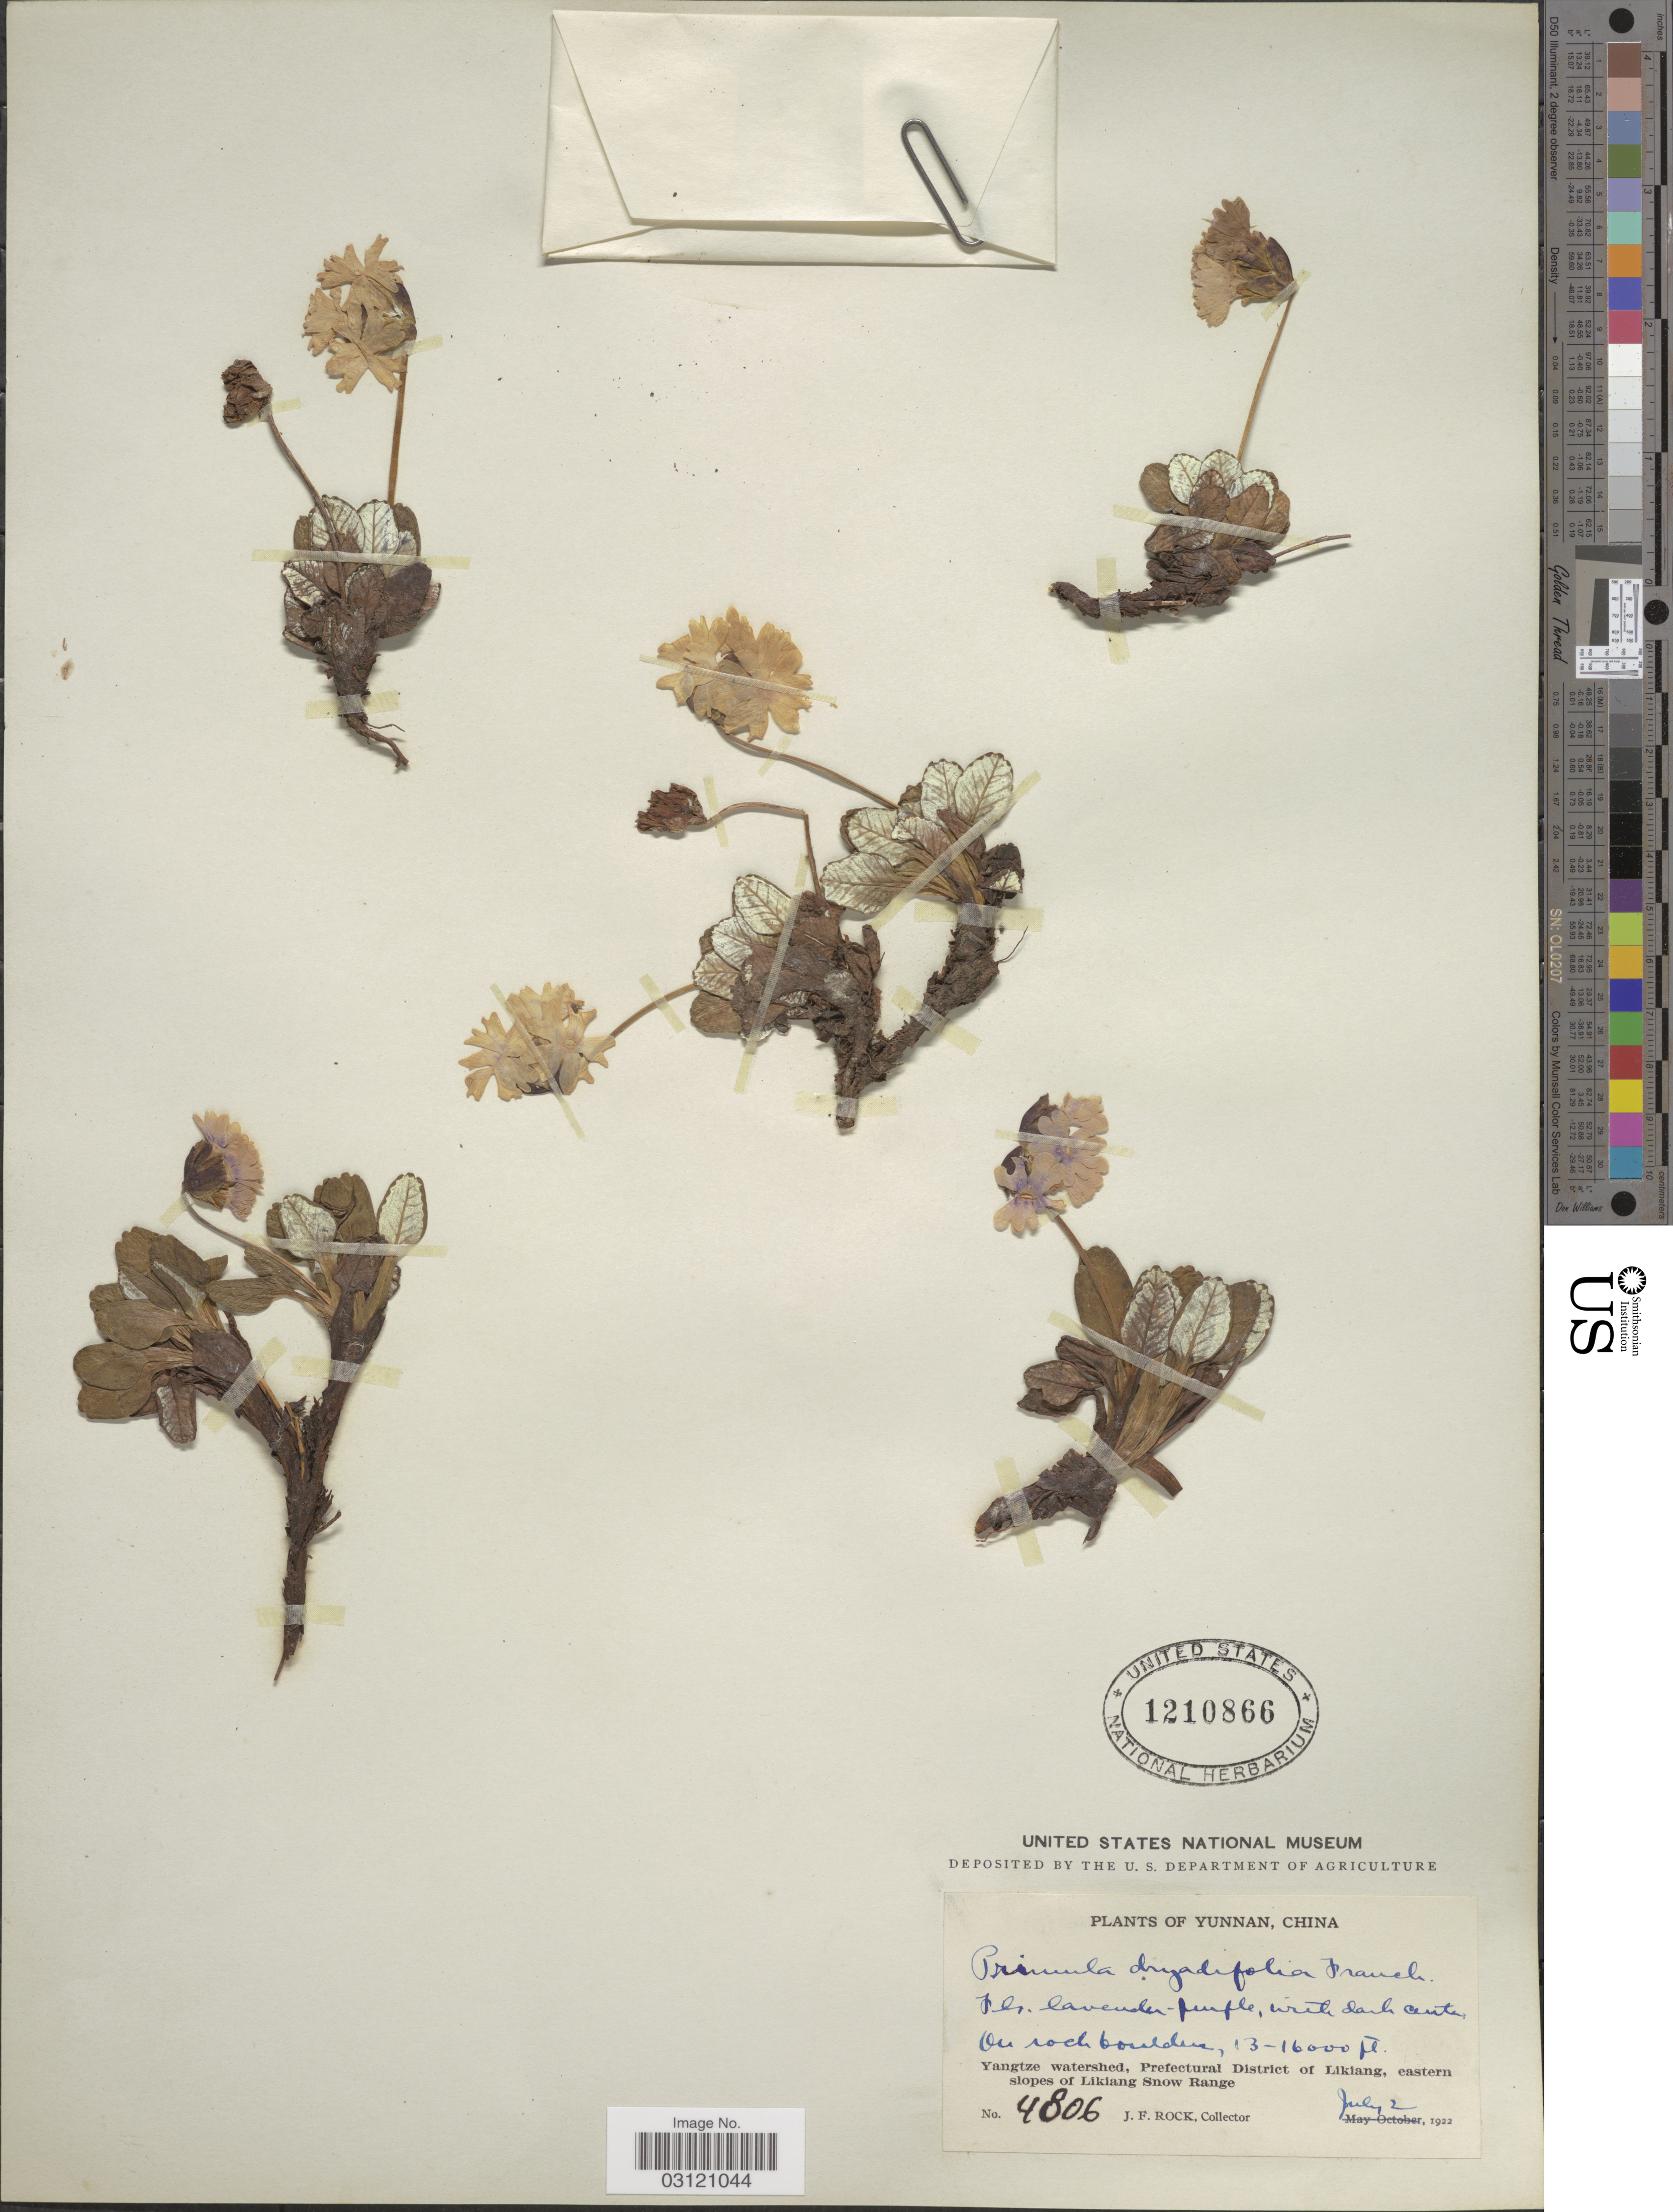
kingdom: Plantae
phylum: Tracheophyta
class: Magnoliopsida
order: Ericales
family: Primulaceae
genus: Primula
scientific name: Primula dryadifolia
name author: Franch.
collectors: J. Rock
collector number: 4806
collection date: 1922-07-02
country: China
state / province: Yunnan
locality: Yangtze watershed, Prefectural District of Likiang, eastern slopes of Likiang Snow Range.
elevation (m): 3962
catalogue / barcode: US 1210866